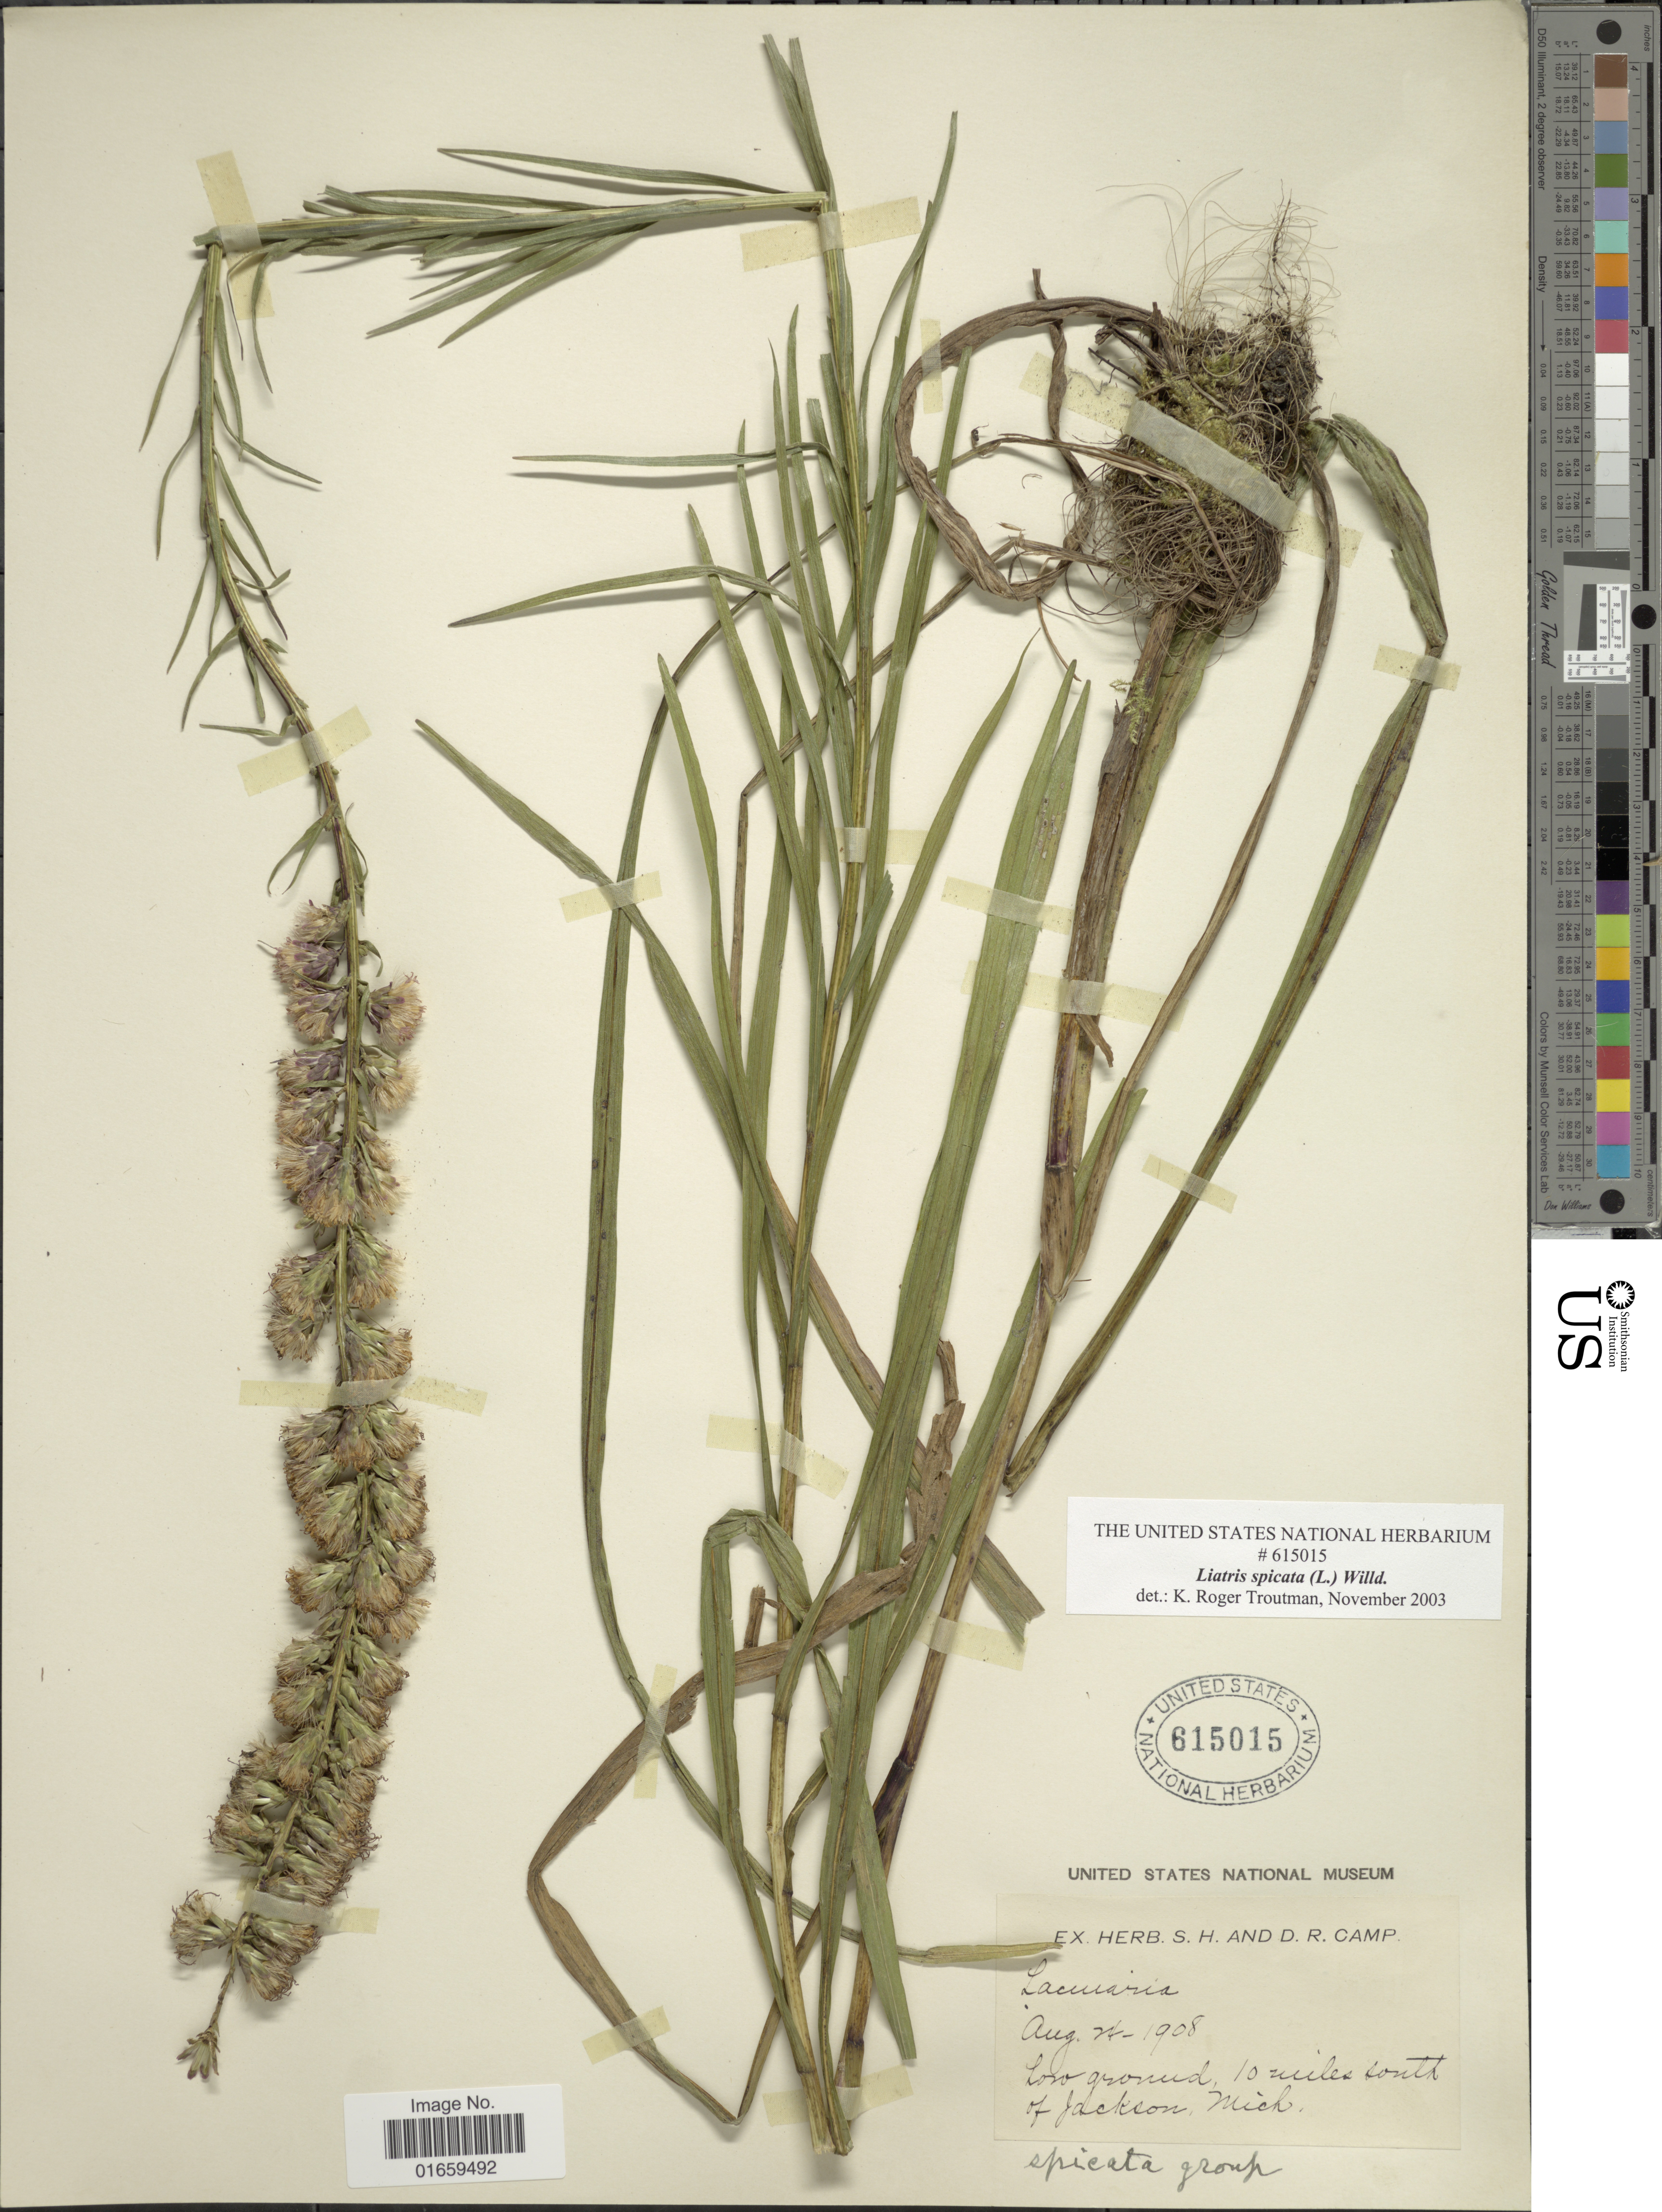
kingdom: Plantae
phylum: Tracheophyta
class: Magnoliopsida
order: Asterales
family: Asteraceae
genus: Liatris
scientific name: Liatris spicata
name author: (L.) Willd.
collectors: ex herb. S. H and D. R. Camp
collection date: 1908-08-24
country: United States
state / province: Michigan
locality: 10 miles south of Jackson, Mich.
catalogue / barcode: US 615015